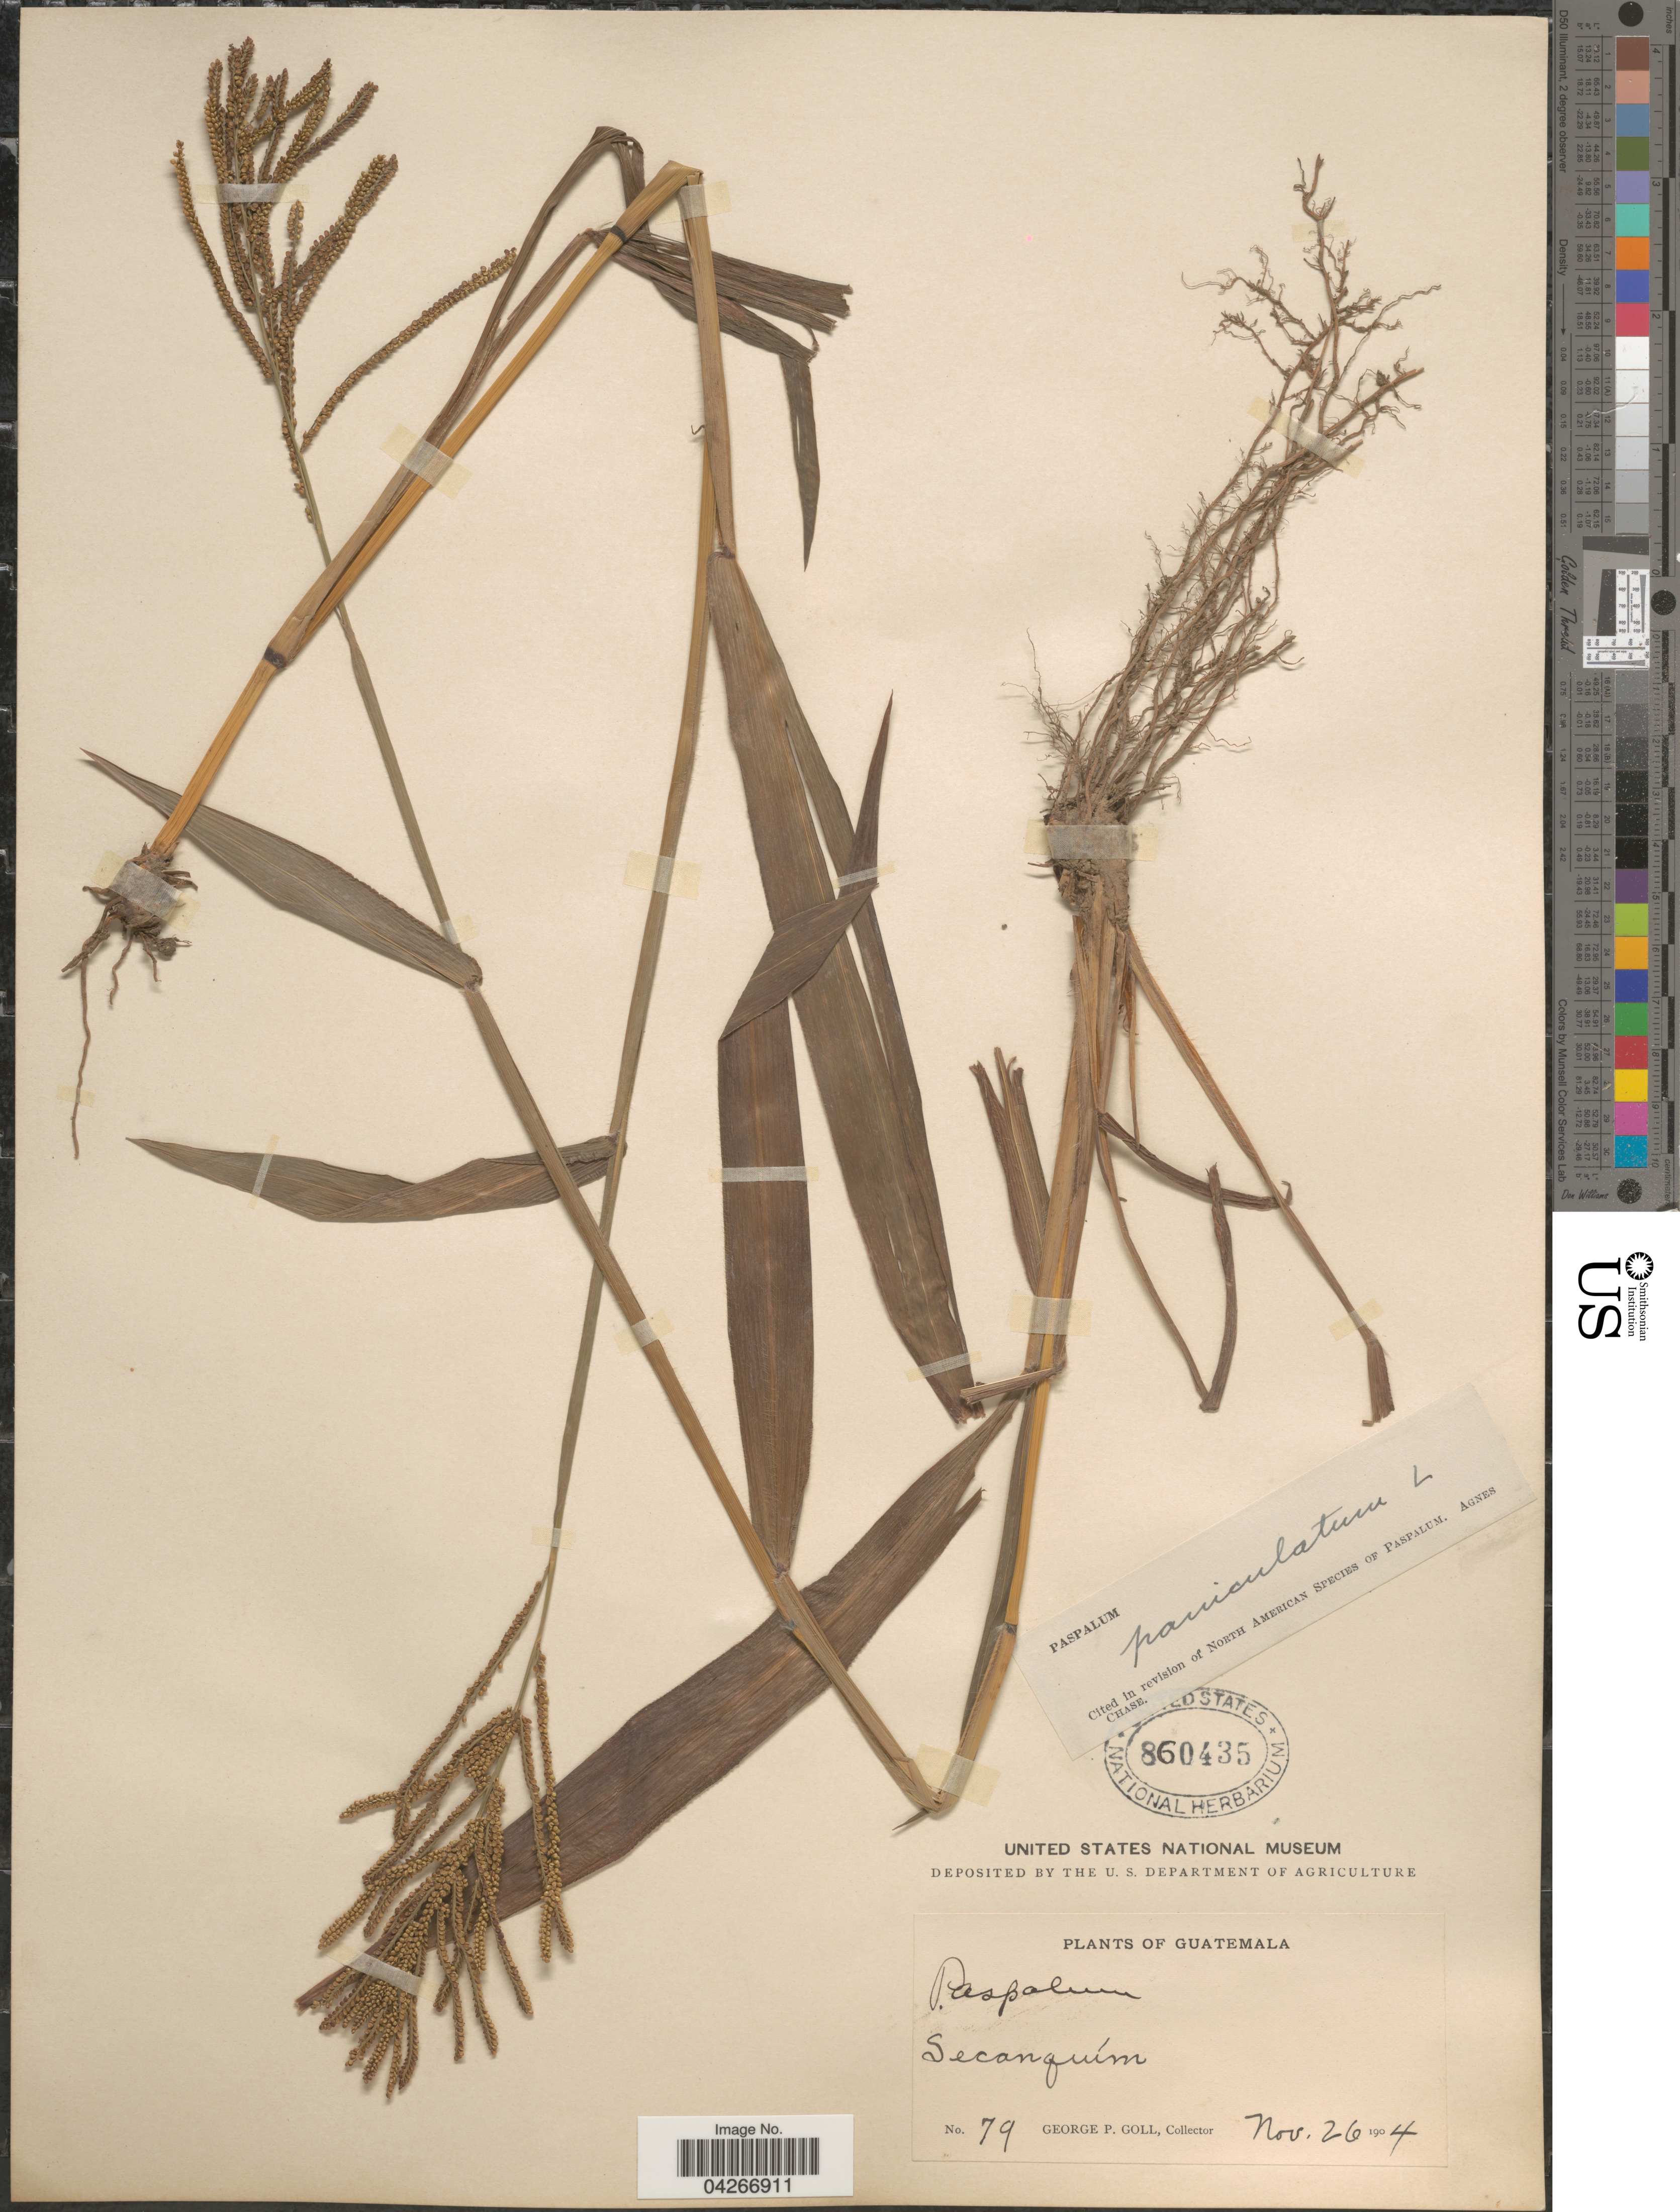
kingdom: Plantae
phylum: Tracheophyta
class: Liliopsida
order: Poales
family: Poaceae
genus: Paspalum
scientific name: Paspalum paniculatum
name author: L.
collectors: G. P. Goll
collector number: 79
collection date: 1904-11-26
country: Guatemala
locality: Secanquím.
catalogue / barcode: US 860435